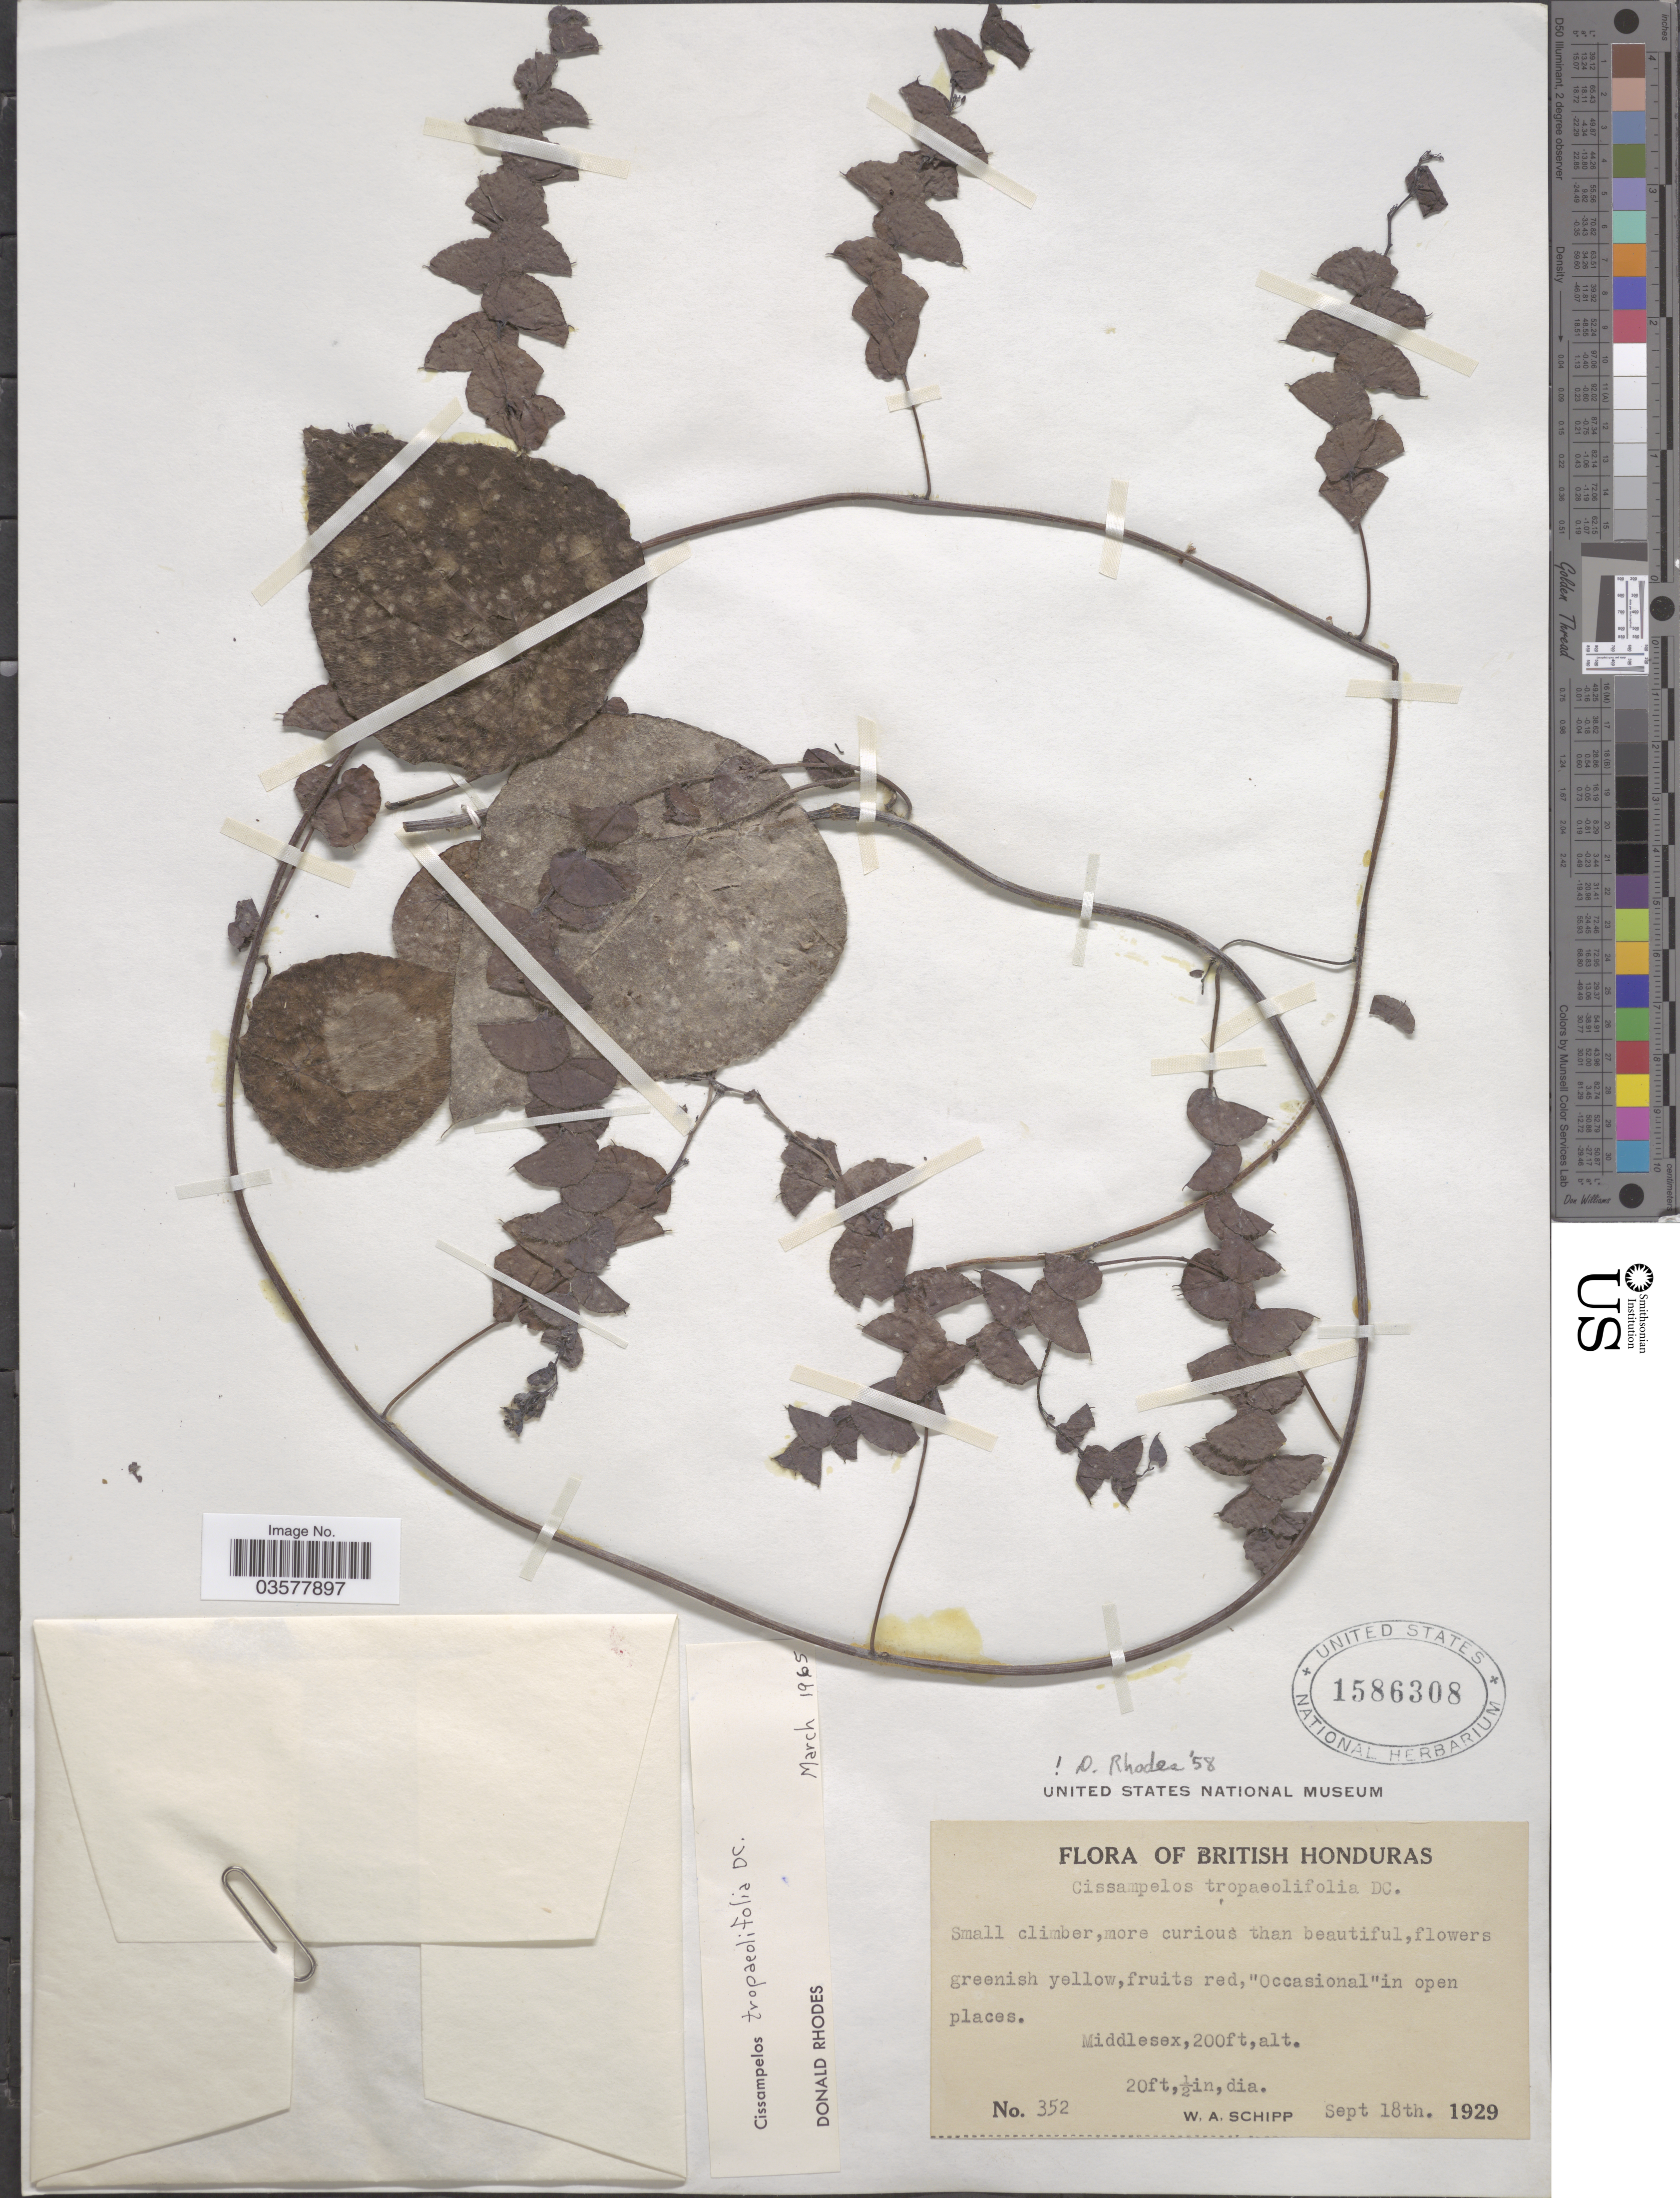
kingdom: Plantae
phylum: Tracheophyta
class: Magnoliopsida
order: Ranunculales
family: Menispermaceae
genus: Cissampelos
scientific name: Cissampelos tropaeolifolia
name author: DC.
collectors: W. Schipp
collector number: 352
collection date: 1929-09-18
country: Belize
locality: British Honduras. Middlesex.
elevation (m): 61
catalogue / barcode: US 1586308